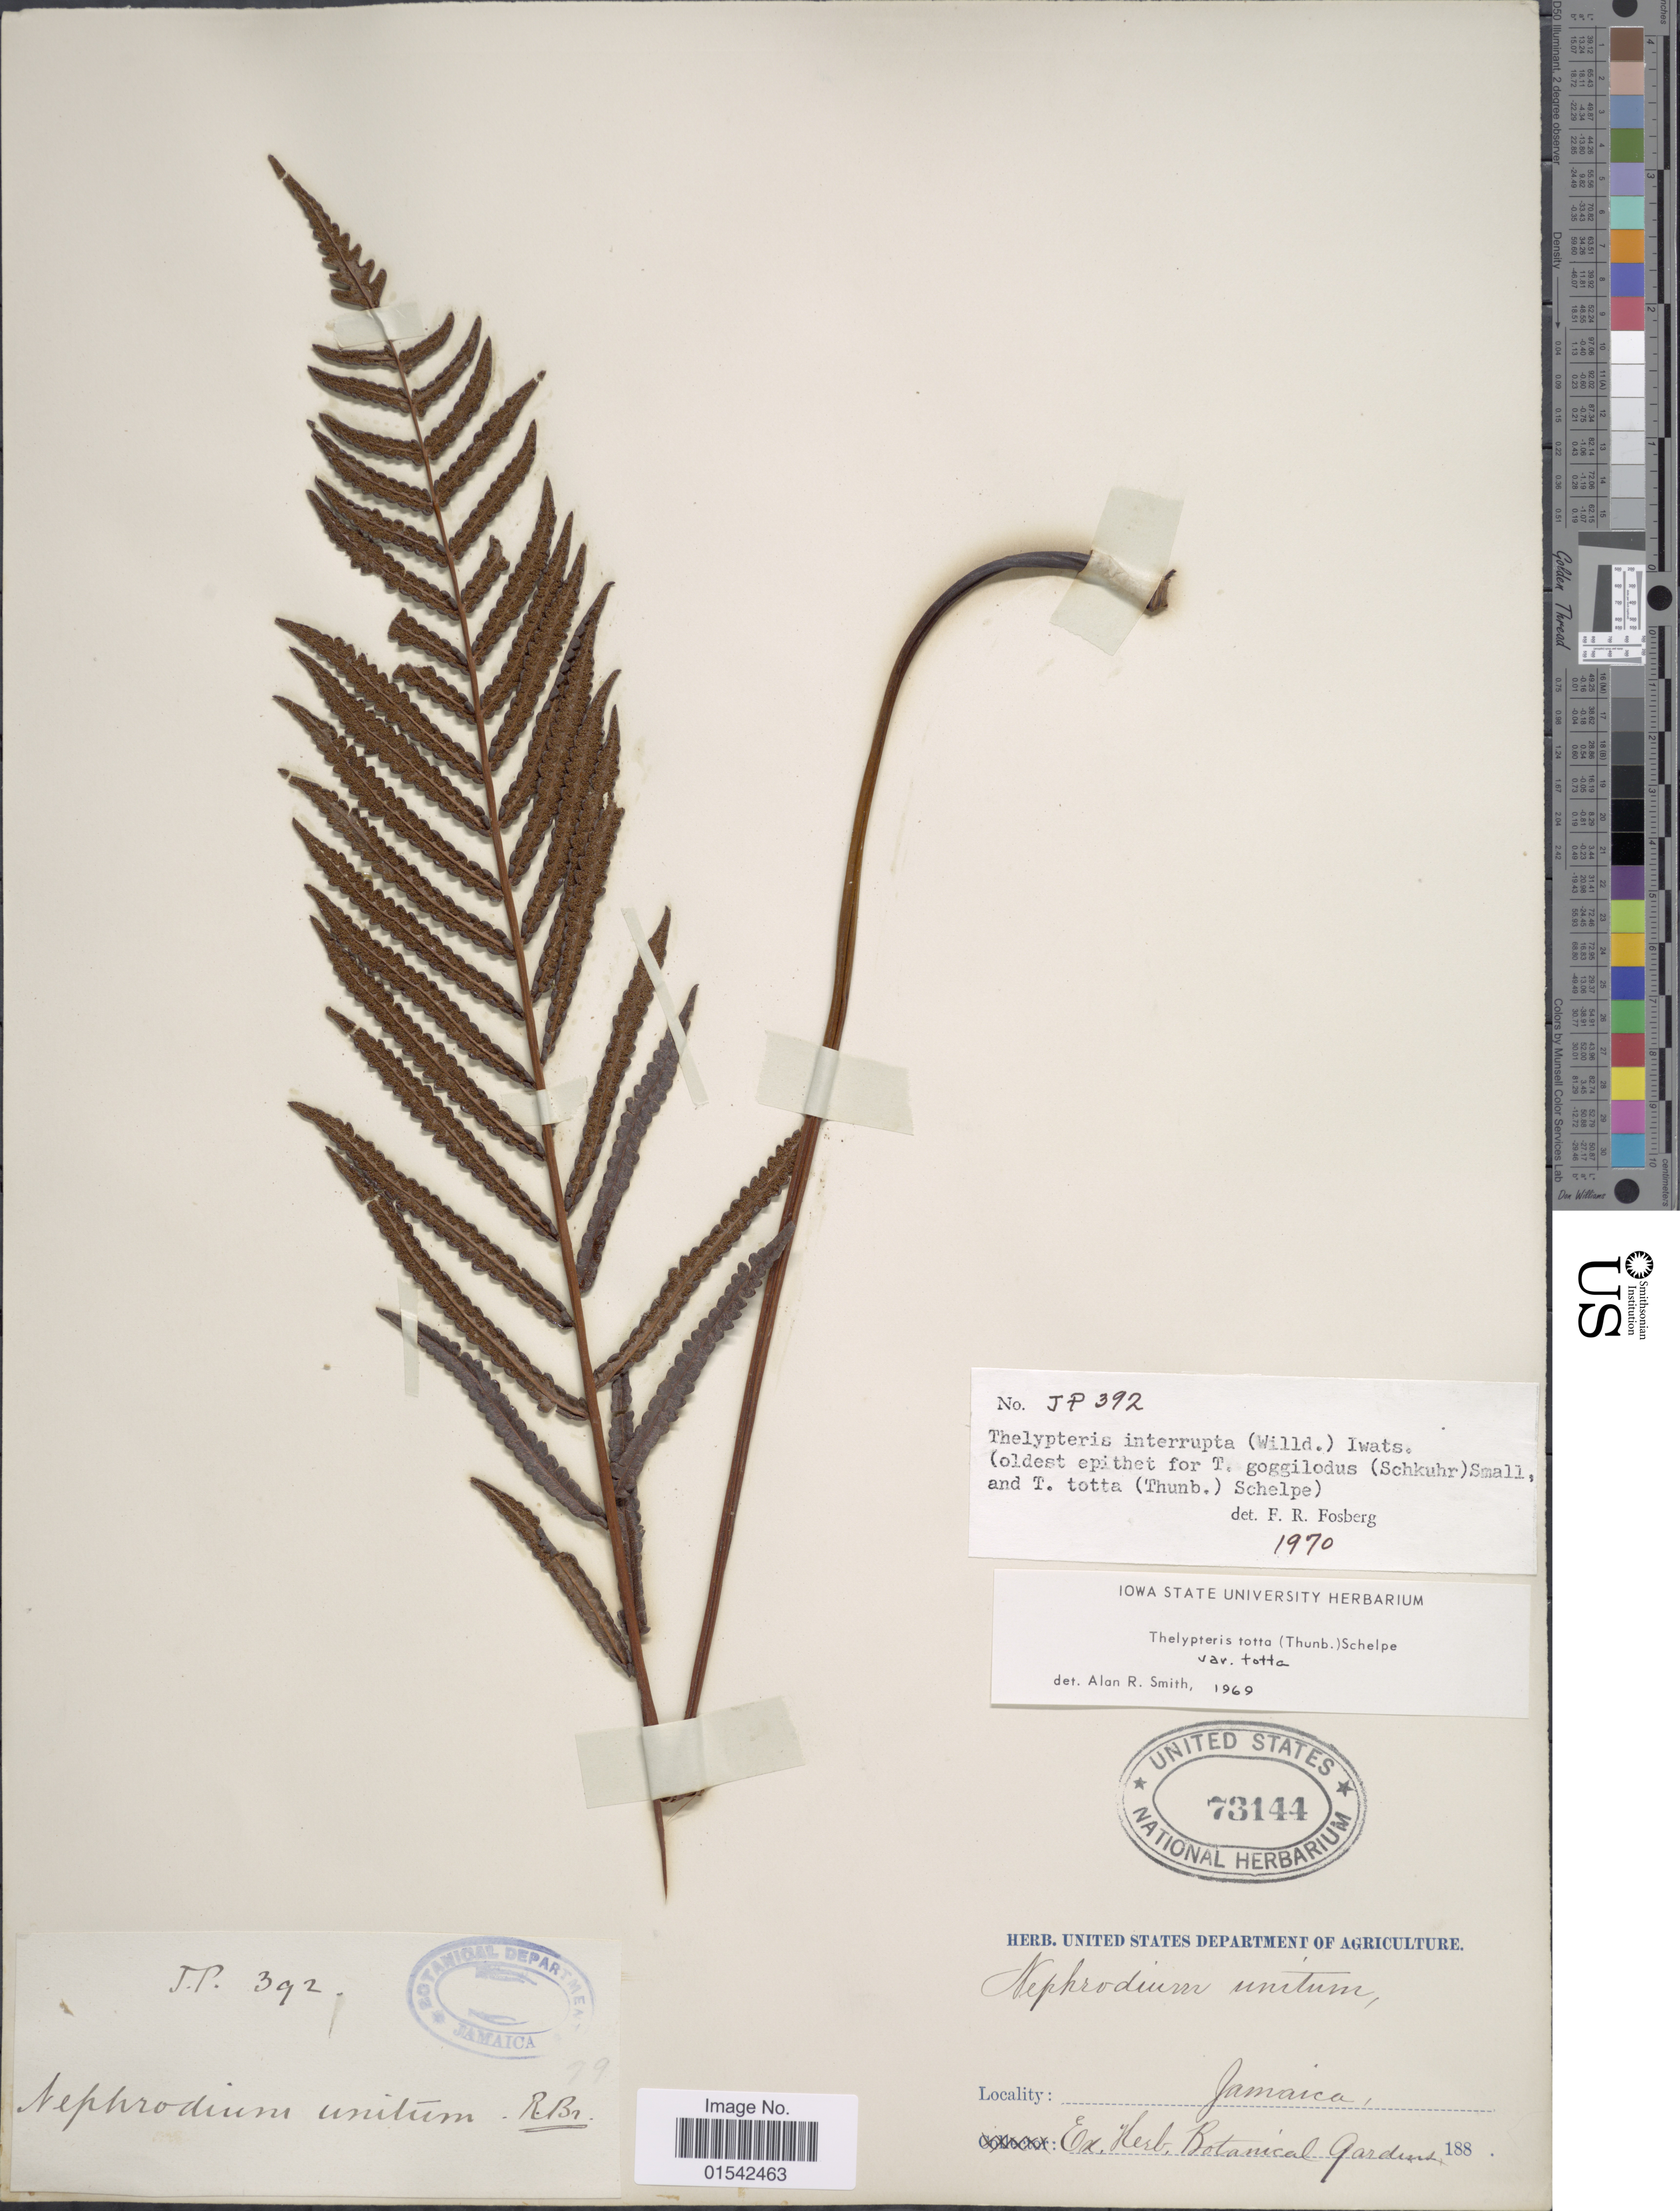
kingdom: Plantae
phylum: Tracheophyta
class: Polypodiopsida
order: Polypodiales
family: Thelypteridaceae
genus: Cyclosorus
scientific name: Cyclosorus interruptus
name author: (Willd.) H. Itô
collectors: J.P.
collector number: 392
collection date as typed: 188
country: Jamaica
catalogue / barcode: US 73144